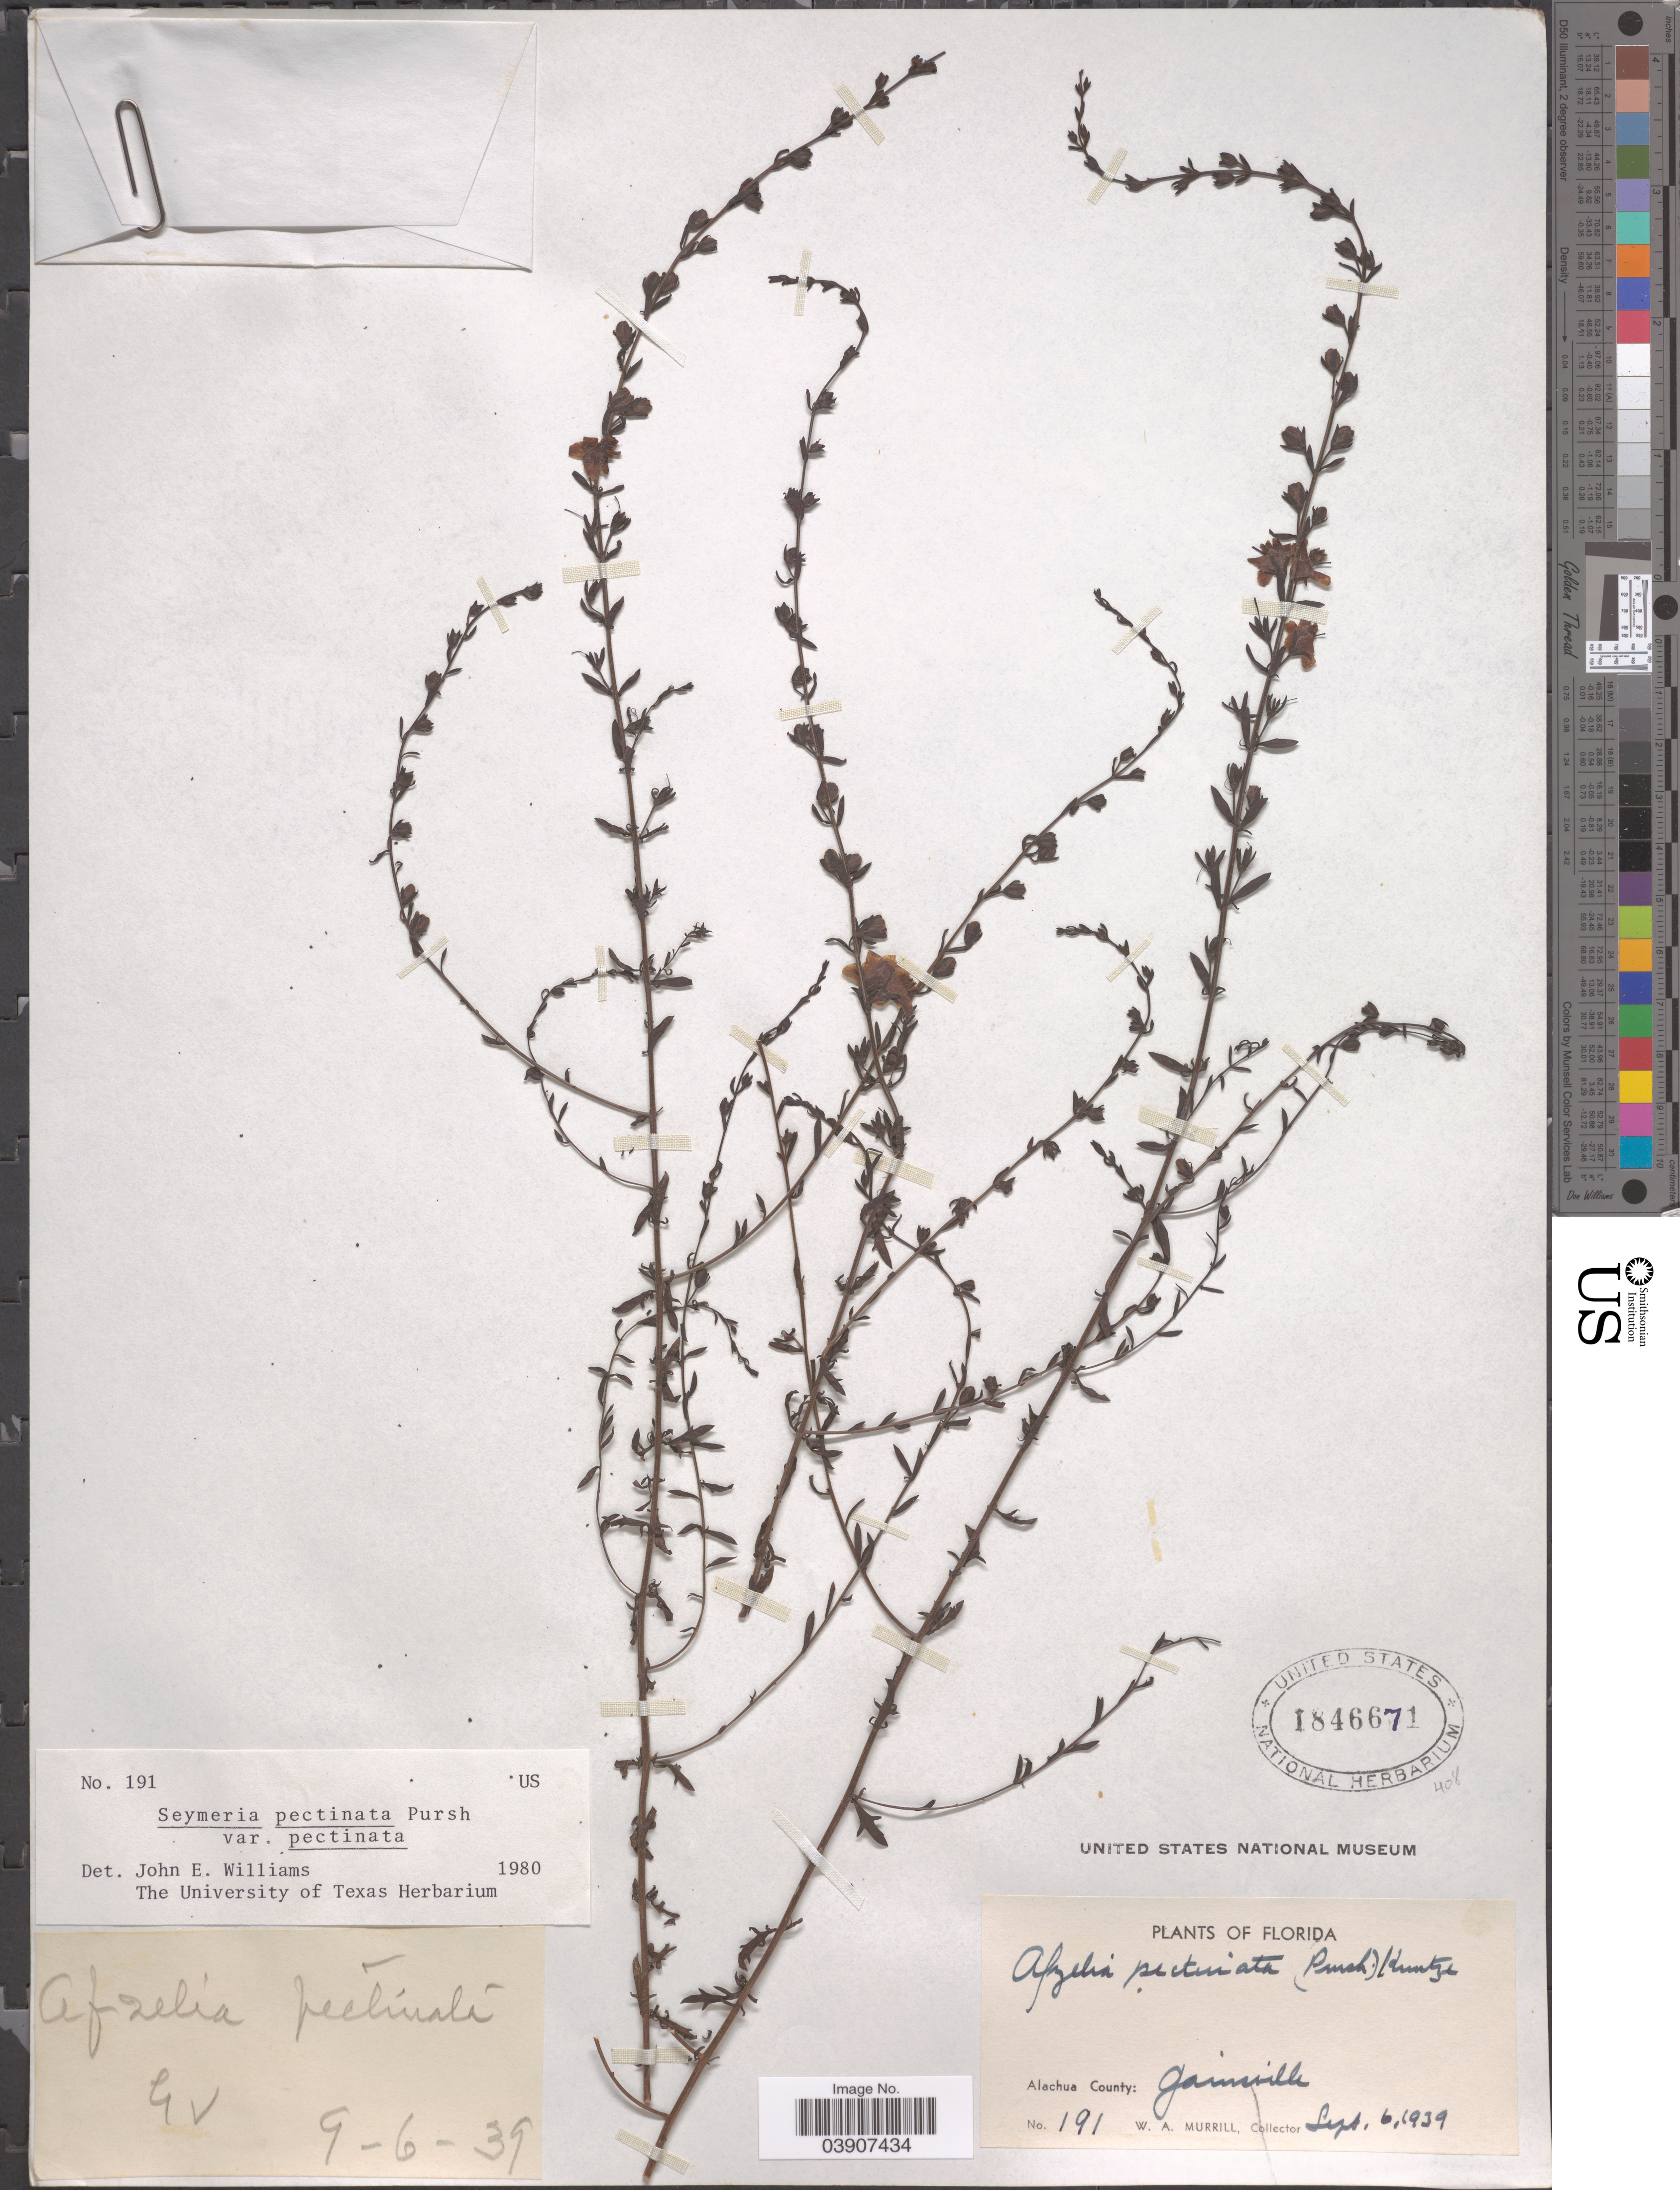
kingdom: Plantae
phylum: Tracheophyta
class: Magnoliopsida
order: Lamiales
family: Orobanchaceae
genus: Seymeria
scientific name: Seymeria pectinata var. pectinata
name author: Pursh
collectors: W. A. Murrill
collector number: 191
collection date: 1939-09-06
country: United States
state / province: Florida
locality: Alachua County: Gainsville.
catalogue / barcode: US 1846671